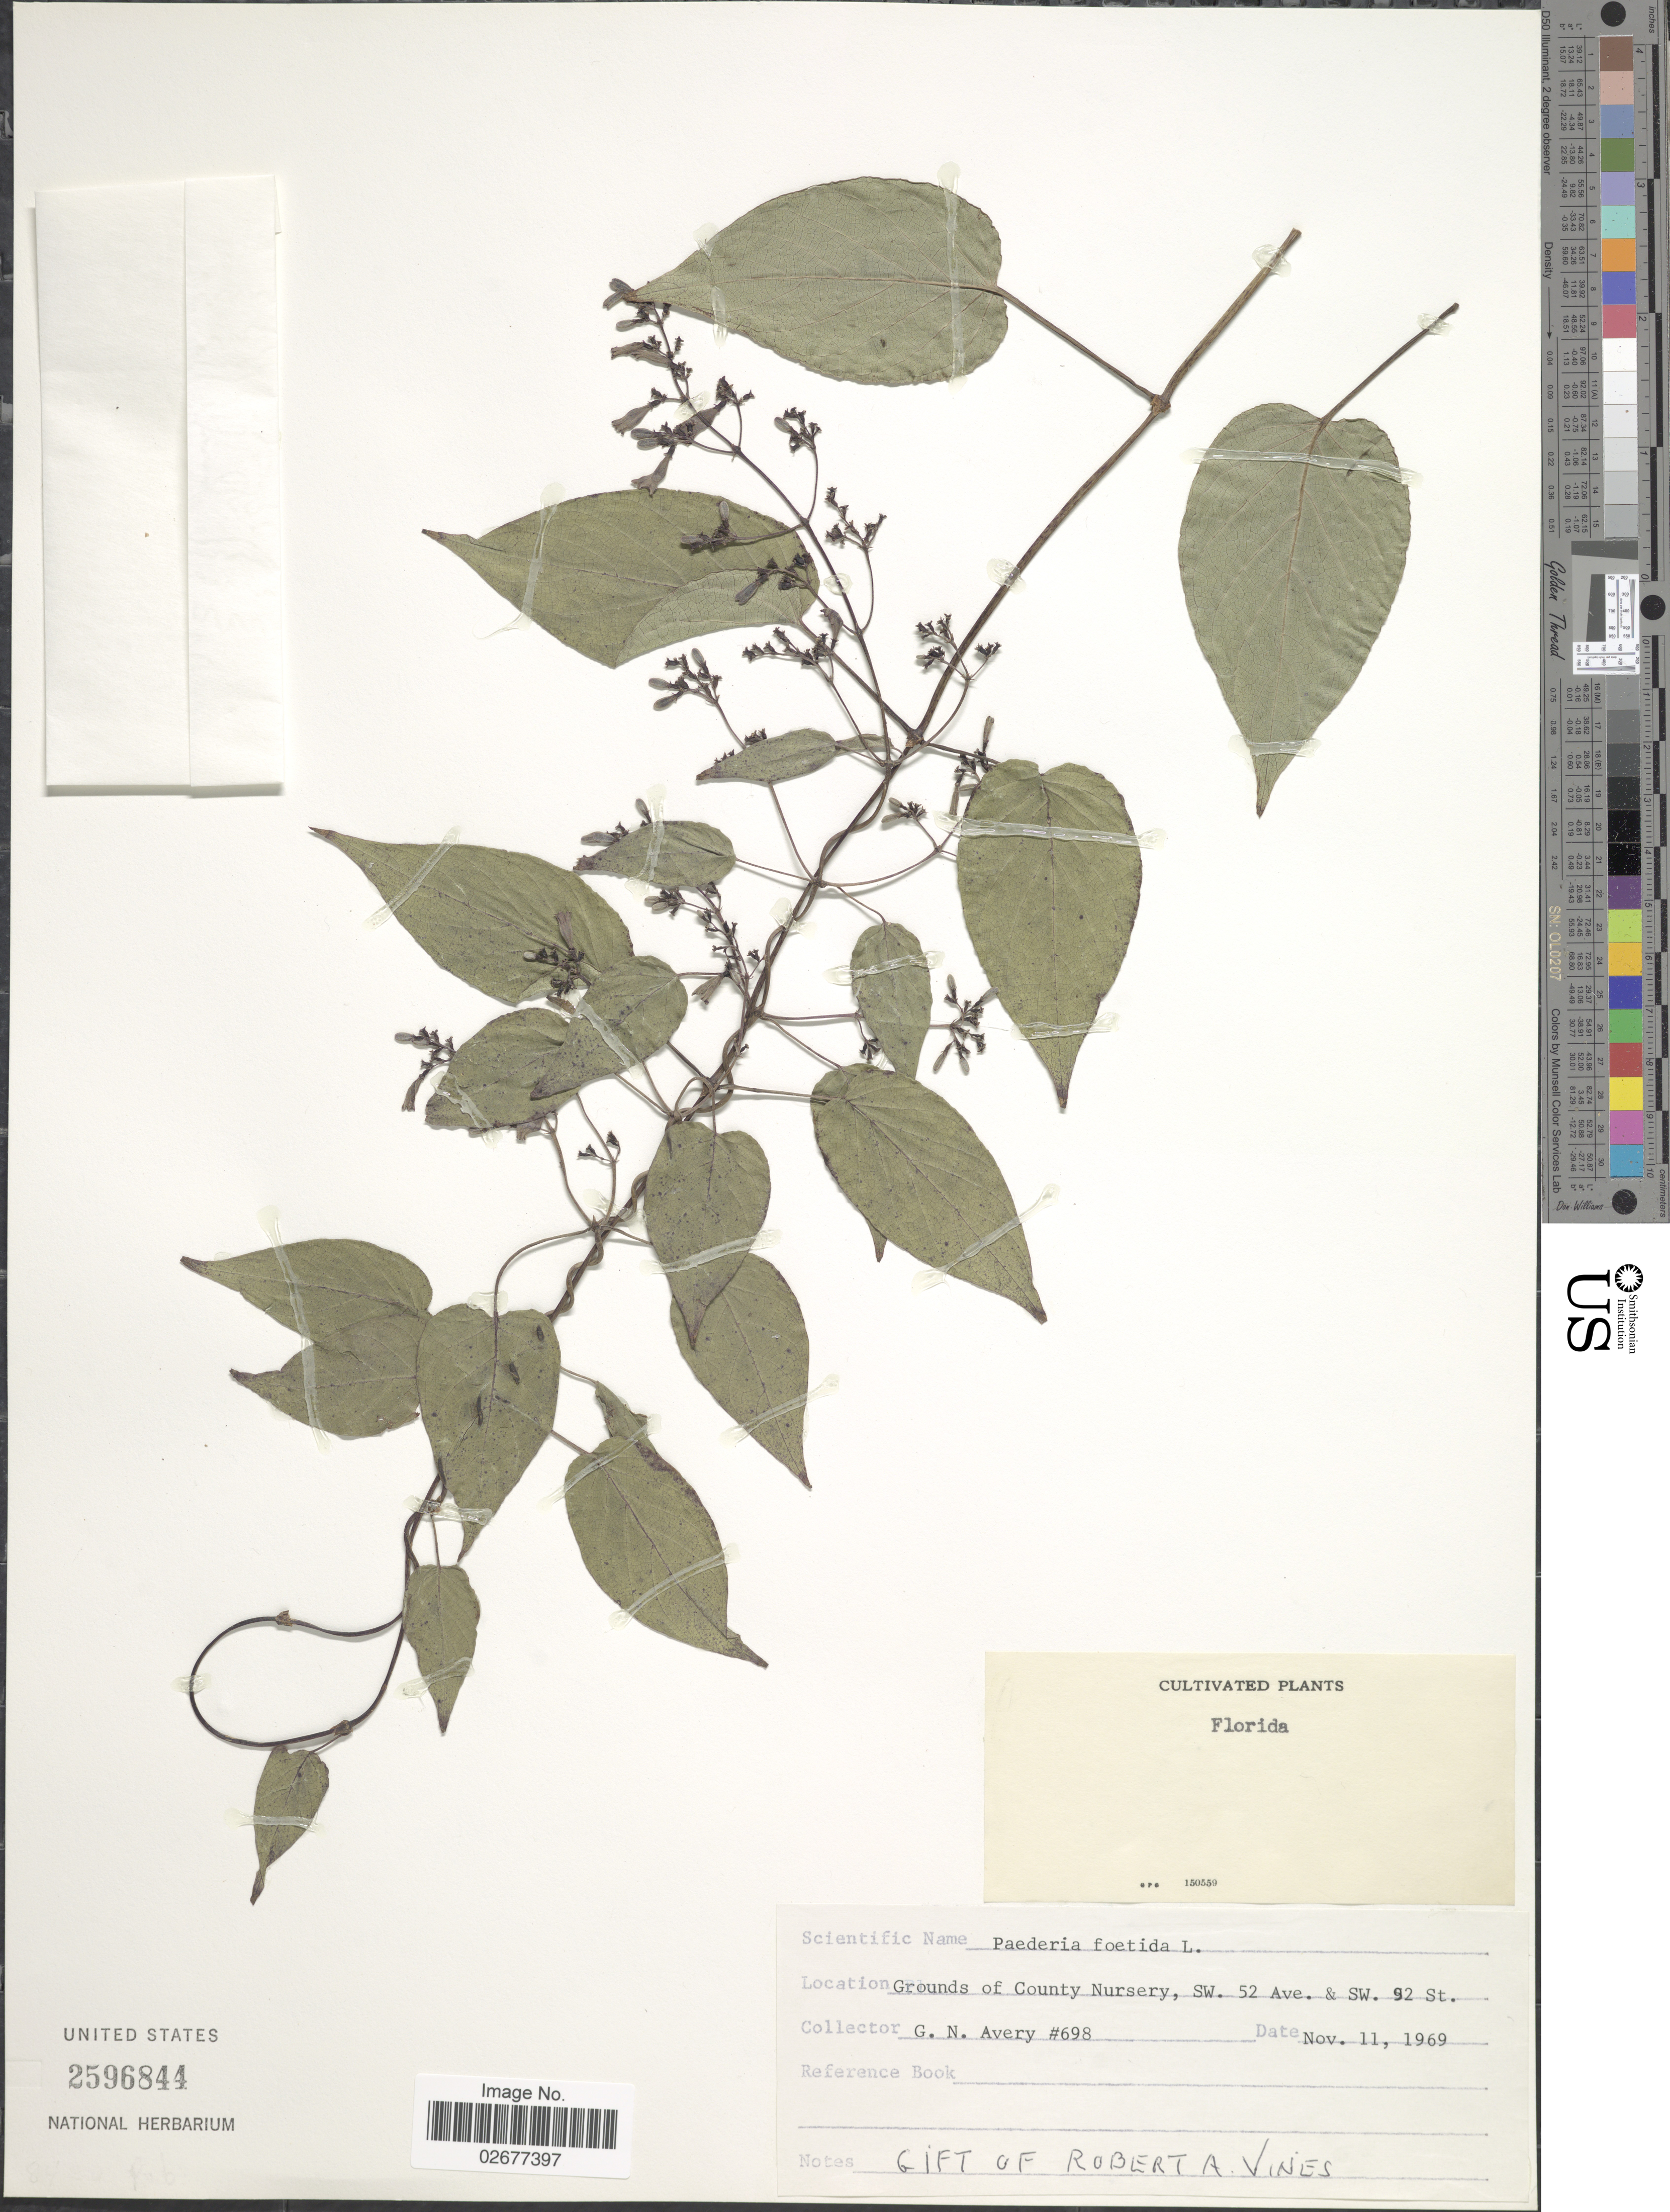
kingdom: Plantae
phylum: Tracheophyta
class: Magnoliopsida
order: Gentianales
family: Rubiaceae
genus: Paederia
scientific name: Paederia foetida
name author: L.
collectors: G. N. Avery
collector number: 698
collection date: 1969-11-11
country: United States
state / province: Florida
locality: Grounds of County Nursery, SW. 52 Ave. & SW. 92 St.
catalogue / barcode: US 2596844